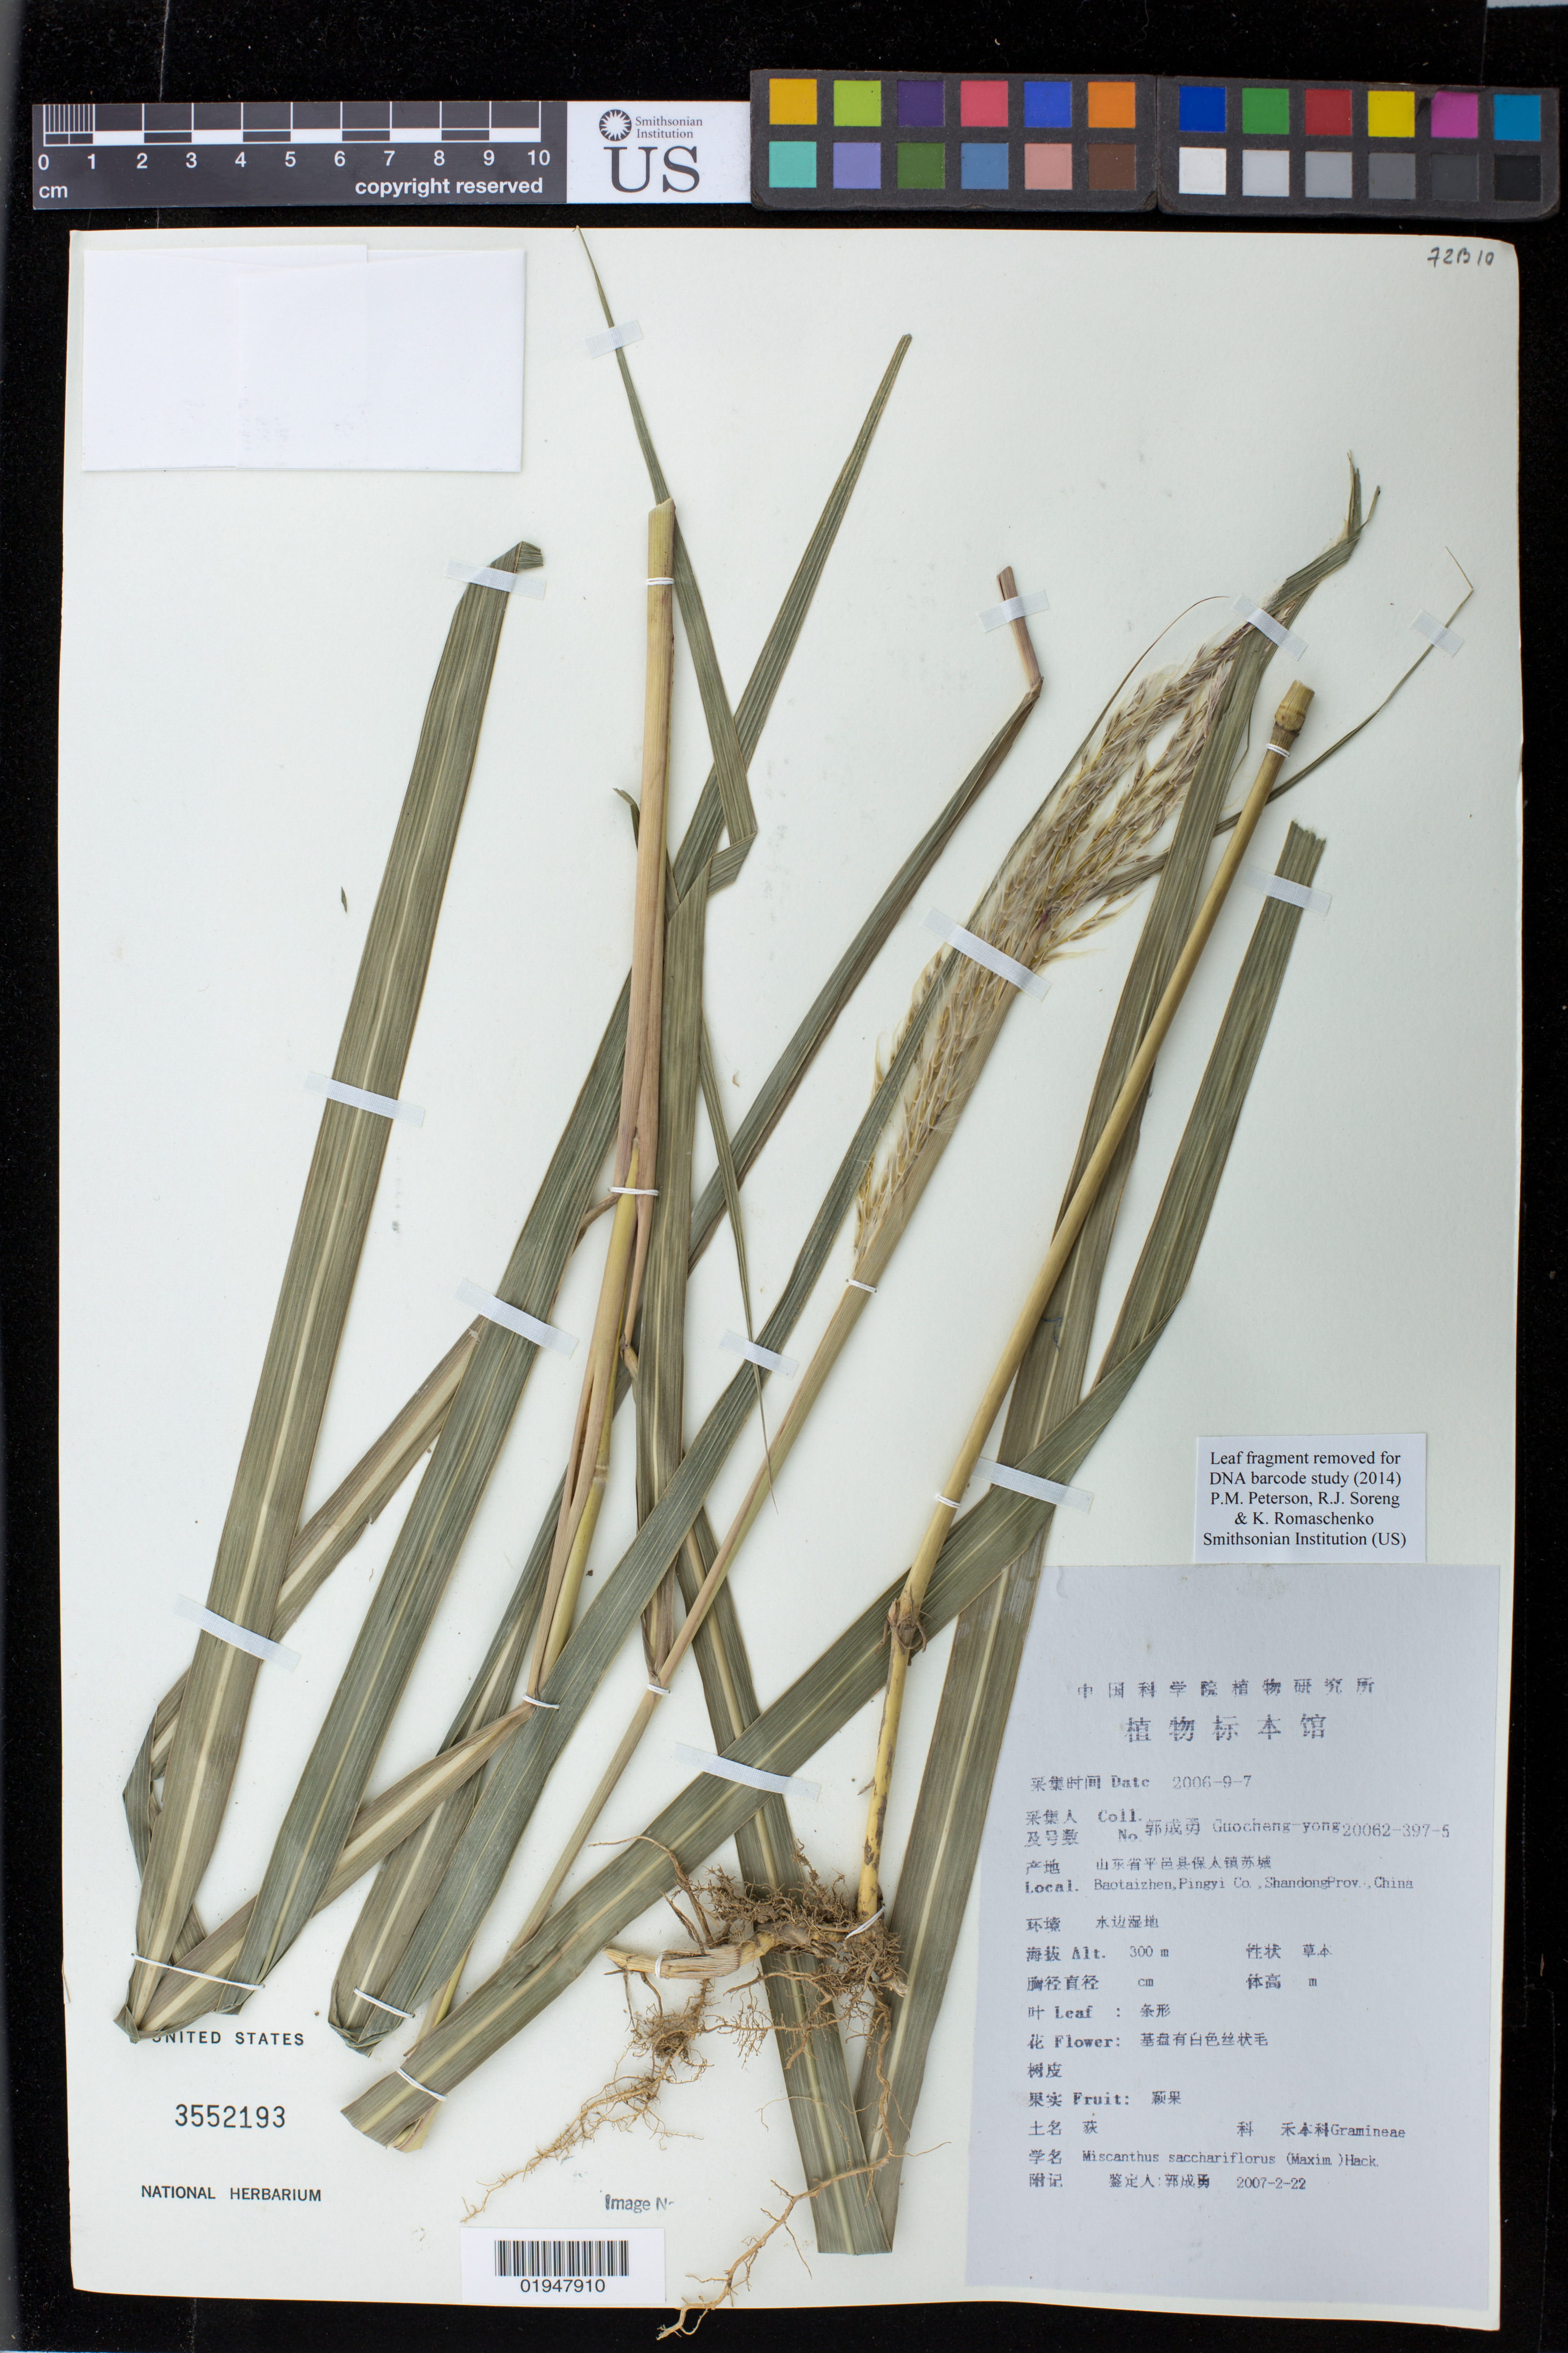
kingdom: Plantae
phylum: Tracheophyta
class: Liliopsida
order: Poales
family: Poaceae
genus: Miscanthus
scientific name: Miscanthus sacchariflorus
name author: (Maxim.) Hack.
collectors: Guo cheng-yong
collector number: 20062-397-5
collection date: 2006-09-07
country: China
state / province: Shandong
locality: Baotaizhen, Pingyi Co.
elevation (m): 300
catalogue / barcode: US 3552193